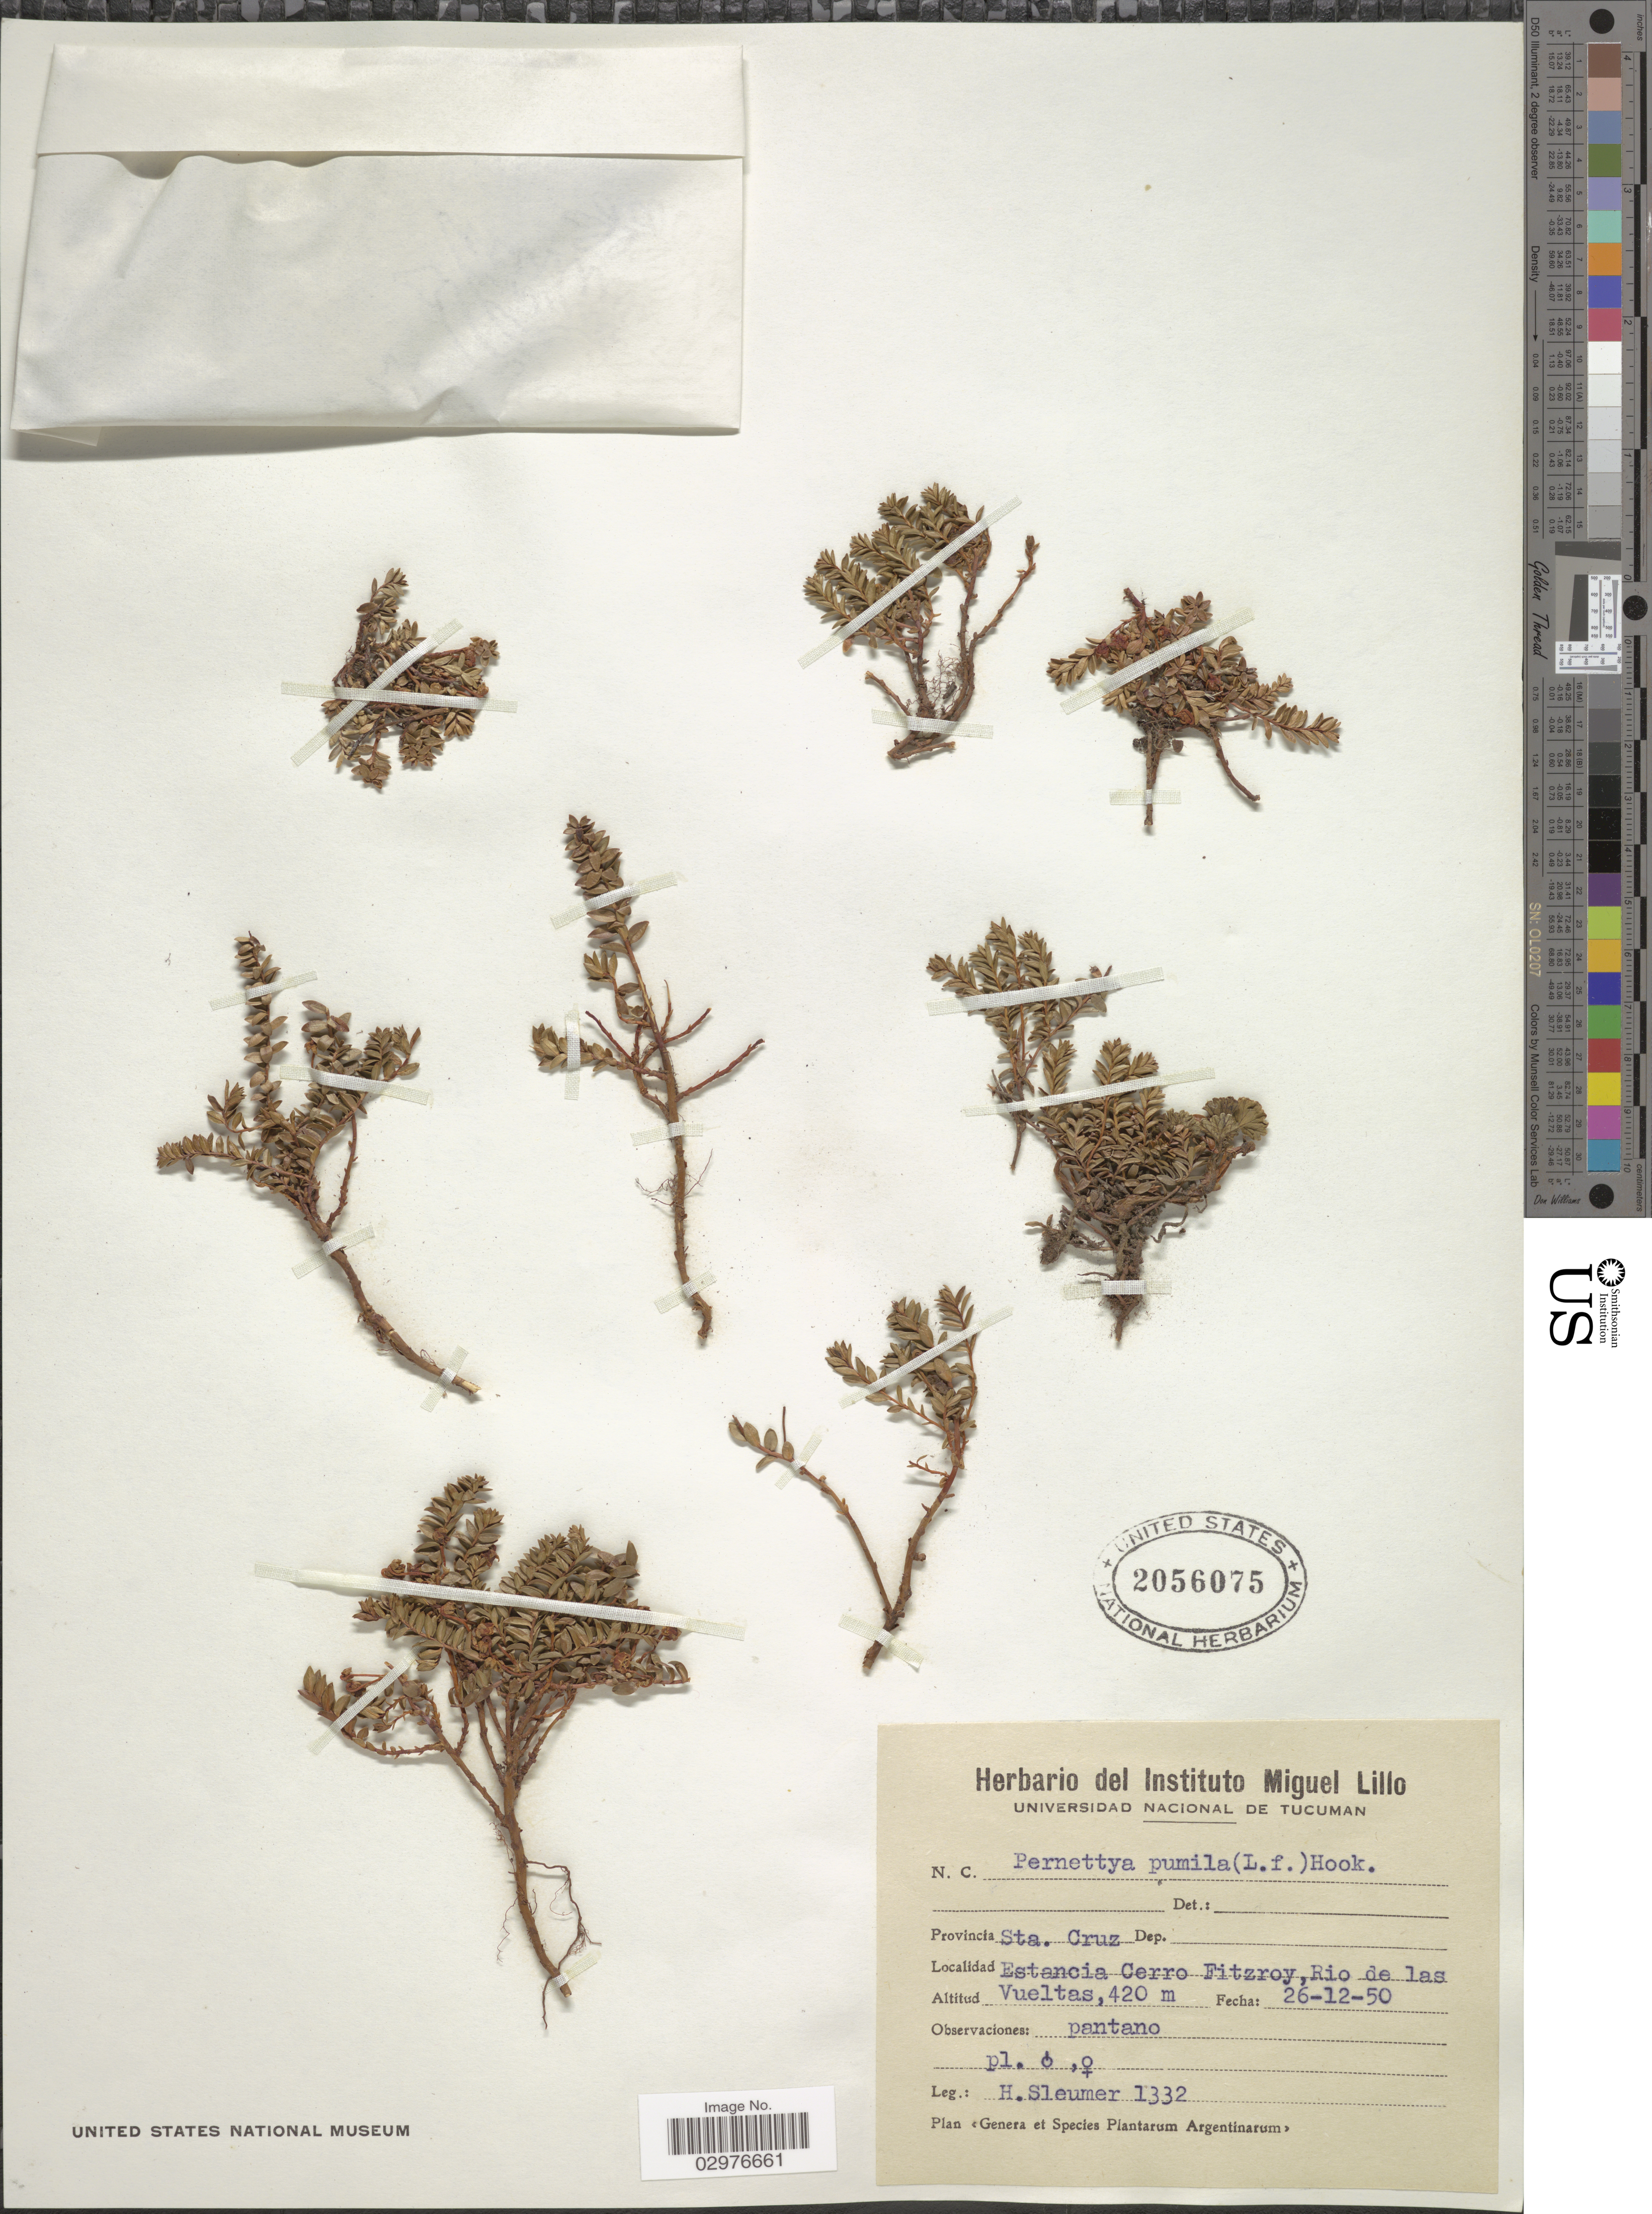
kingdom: Plantae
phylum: Tracheophyta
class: Magnoliopsida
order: Ericales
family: Ericaceae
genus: Gaultheria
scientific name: Gaultheria pumila var. pumila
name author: (L. f.) D.J. Middleton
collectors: H. O. Sleumer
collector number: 1332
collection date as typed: Transcribed d/m/y: 26/12/50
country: Argentina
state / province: Santa Cruz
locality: Estancia Cerro Fitzroy, Rio de las Vueltas.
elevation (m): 420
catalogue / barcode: US 2056075